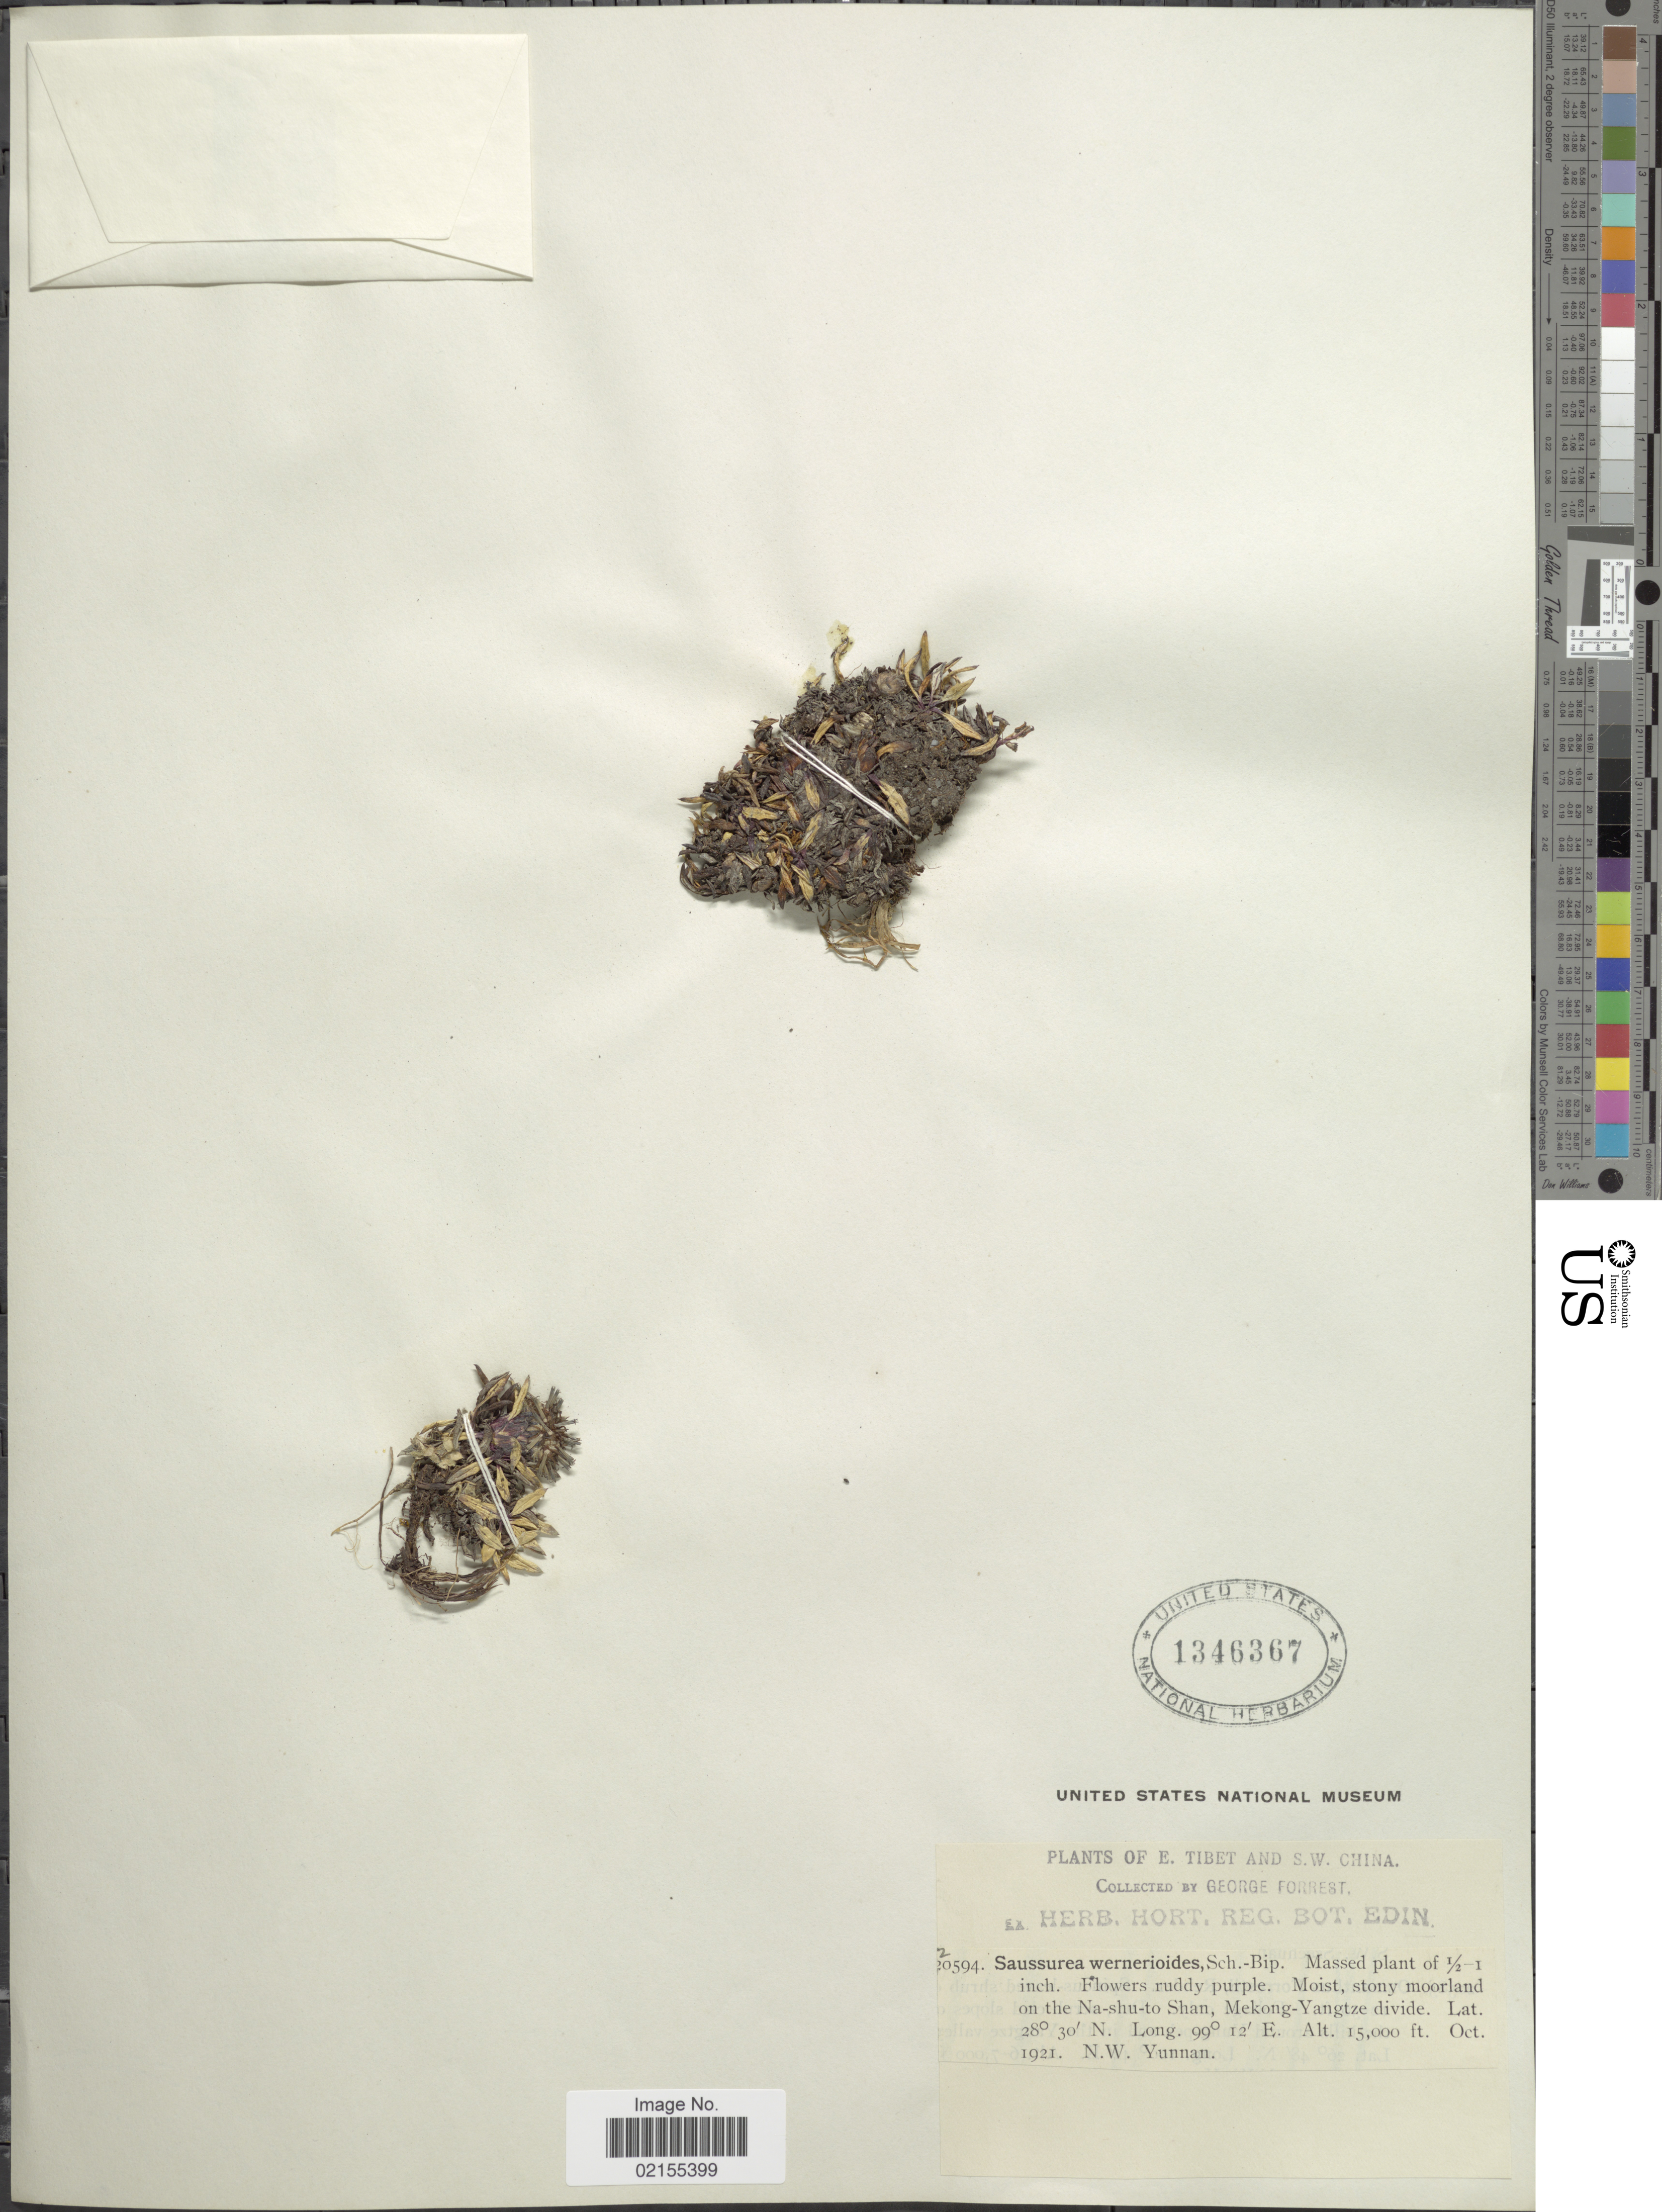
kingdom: Plantae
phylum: Tracheophyta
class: Magnoliopsida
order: Asterales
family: Asteraceae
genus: Saussurea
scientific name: Saussurea wernerioides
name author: Sch. Bip.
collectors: G. Forrest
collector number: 20594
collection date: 1921-10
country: China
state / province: Yunnan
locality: Na-shu-to Shan, Mekong-Yangtze divide, N. W. Yunnan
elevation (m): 4572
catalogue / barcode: US 1346367